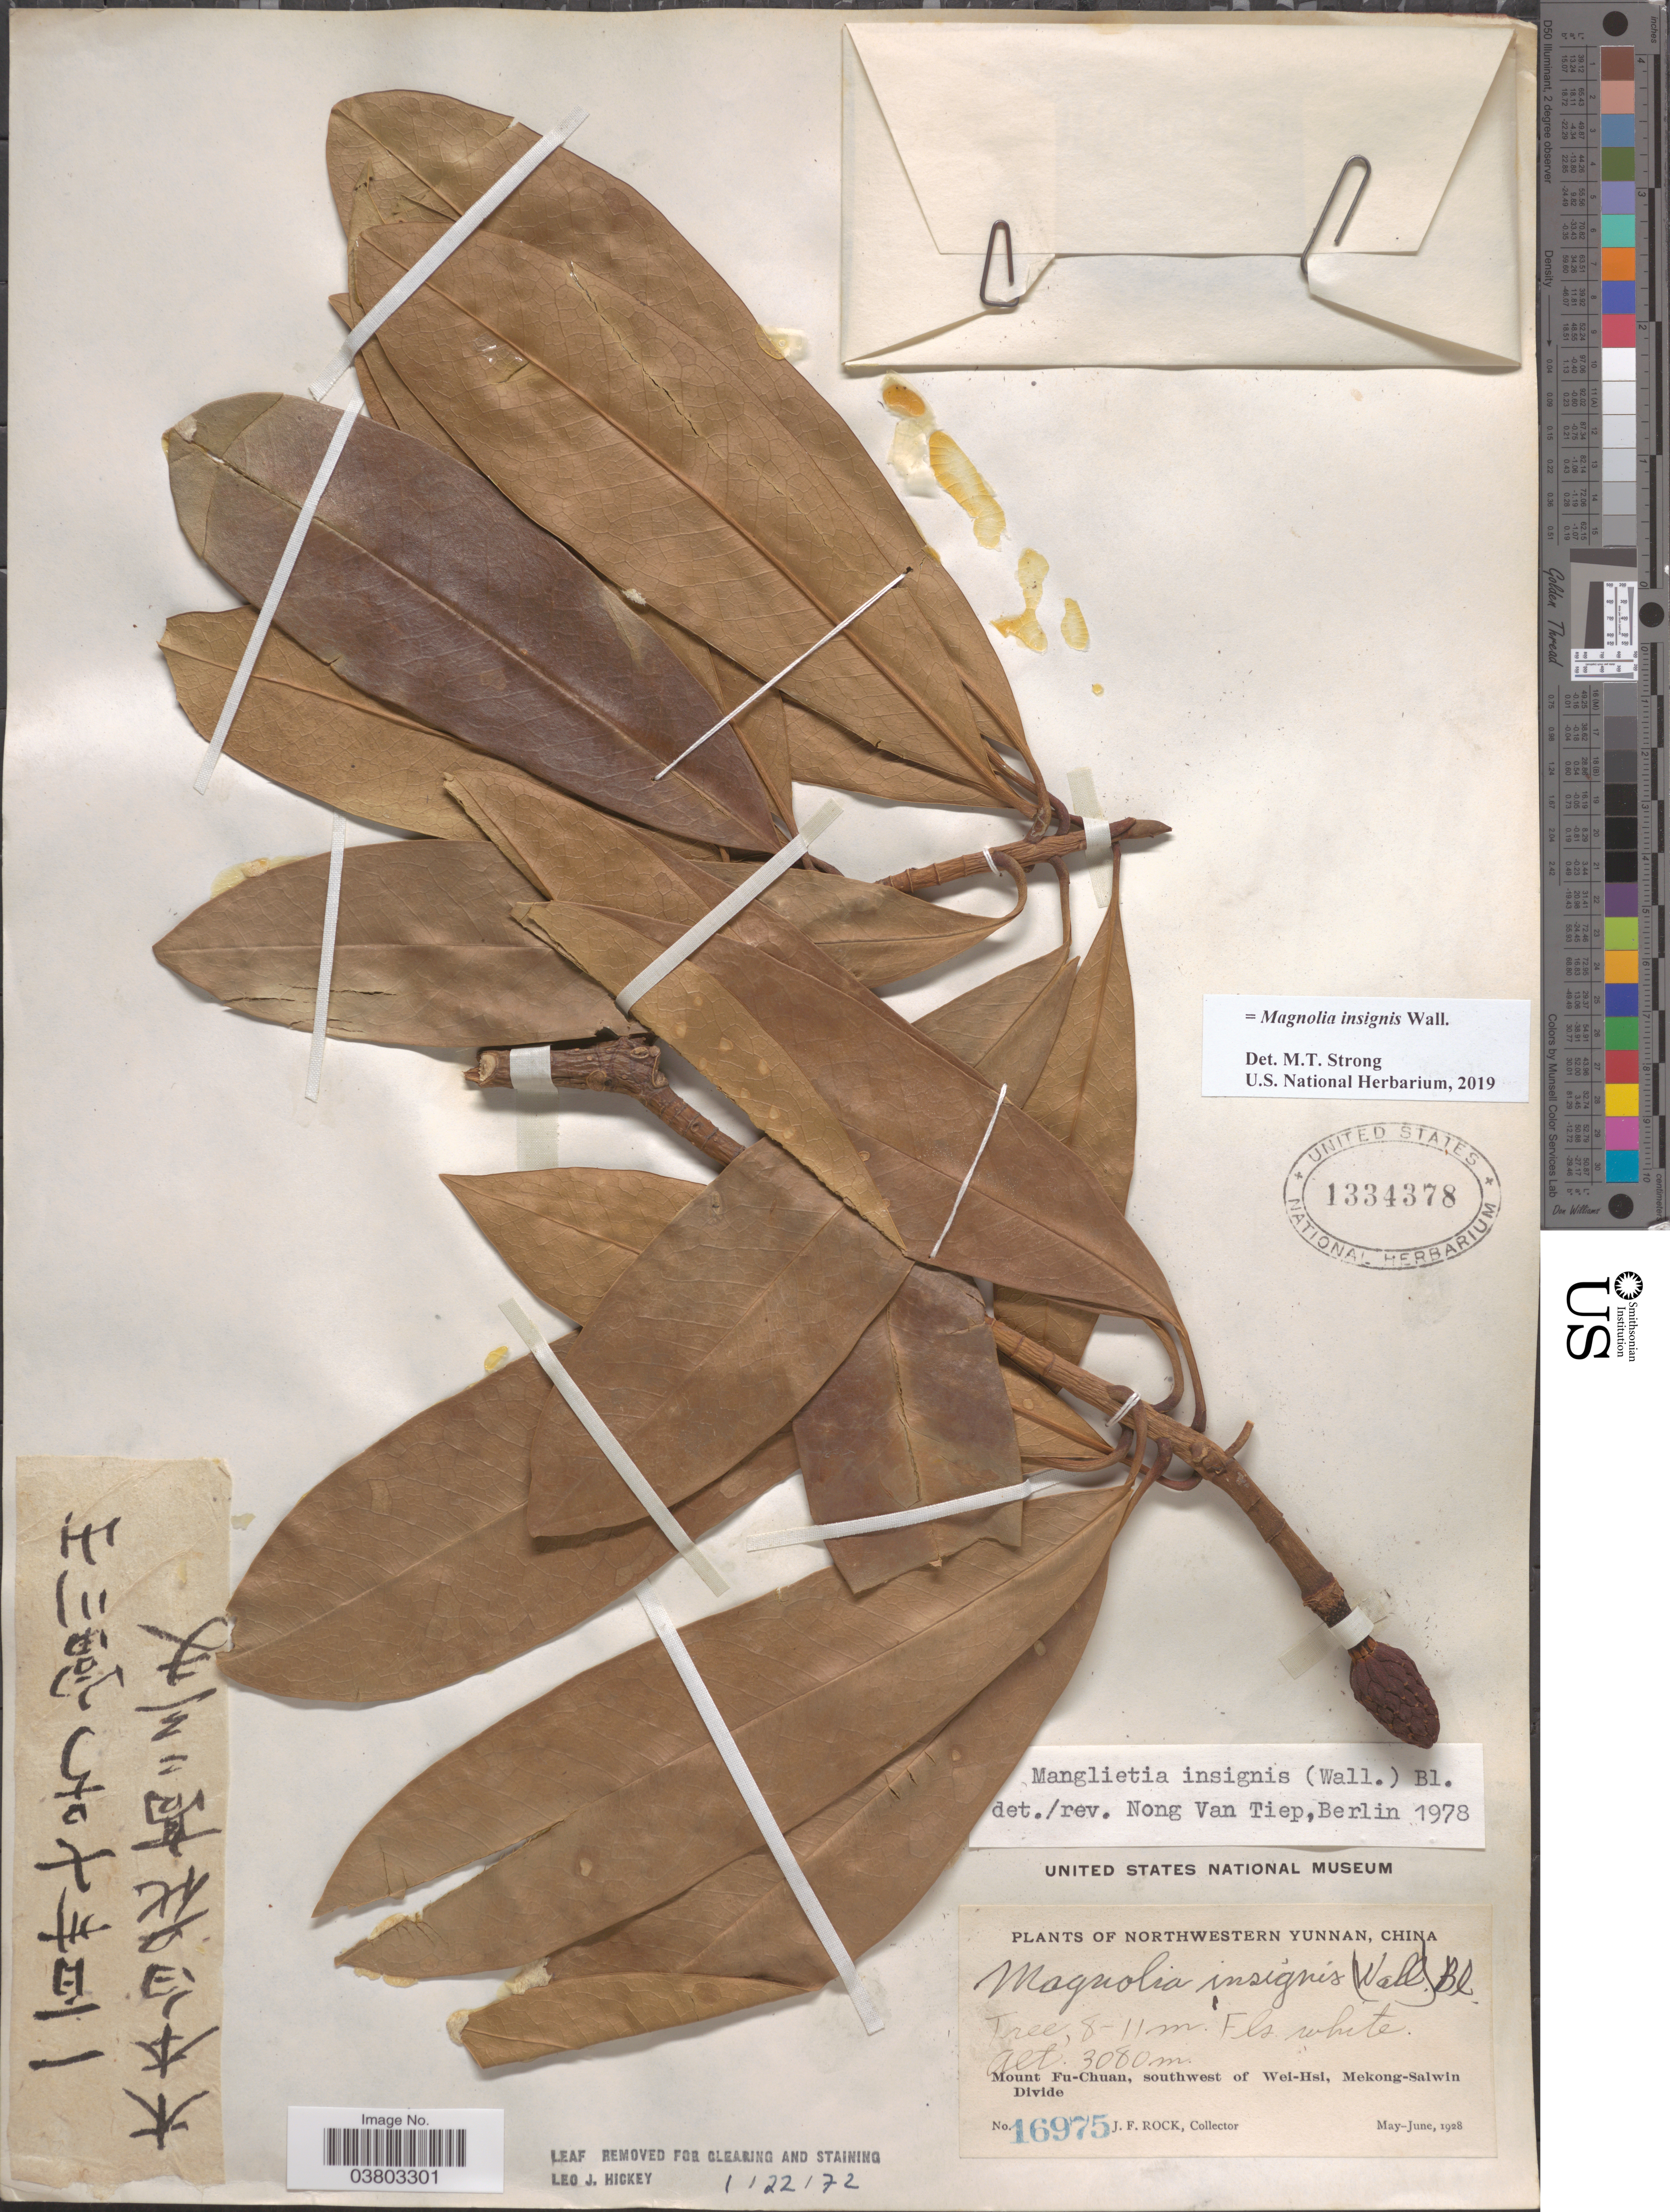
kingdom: Plantae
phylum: Tracheophyta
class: Magnoliopsida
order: Magnoliales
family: Magnoliaceae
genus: Magnolia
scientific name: Magnolia insignis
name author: Wall.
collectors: J. Rock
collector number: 16975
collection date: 1928-05/1928-06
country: China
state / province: Yunnan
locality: Northwestern Yunnan. Mount Fu-Chuan, southwest of Wei-Hsi, Mekong-Salwin Divide.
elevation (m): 3080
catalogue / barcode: US 1334378